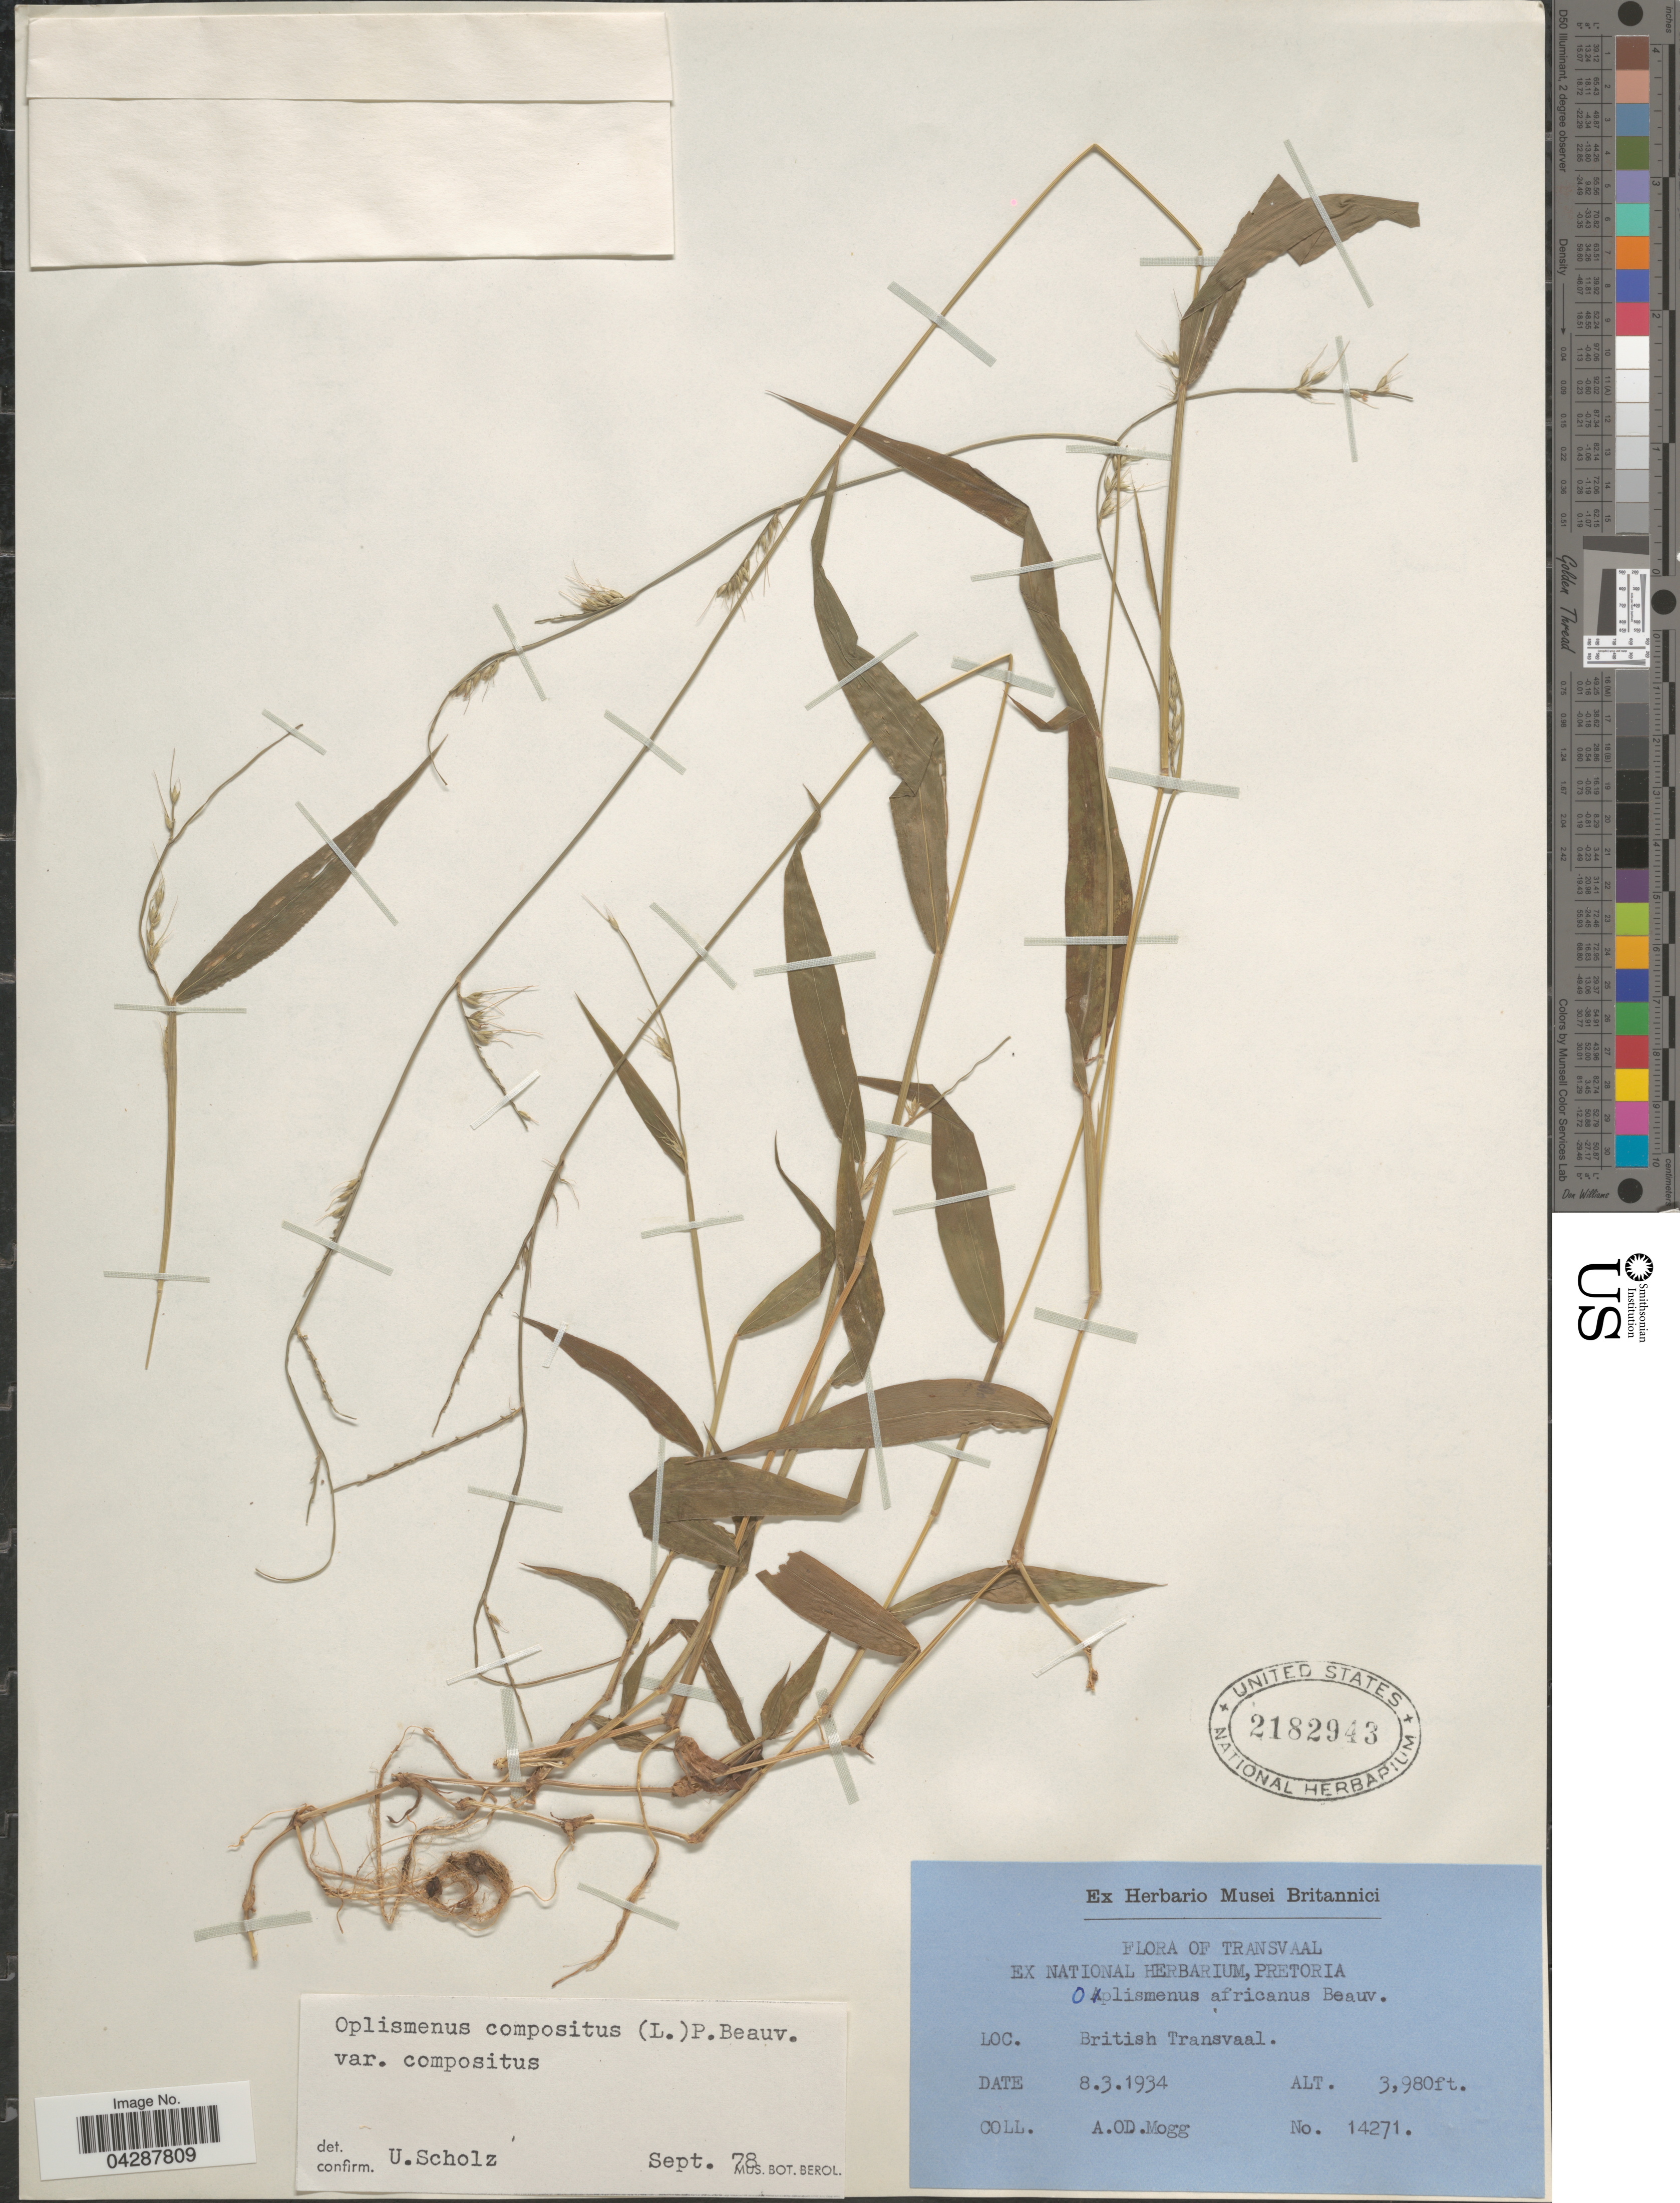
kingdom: Plantae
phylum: Tracheophyta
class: Liliopsida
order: Poales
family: Poaceae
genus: Oplismenus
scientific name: Oplismenus compositus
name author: (L.) P. Beauv.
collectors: A. O. Mogg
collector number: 14271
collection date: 1934-03-08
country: South Africa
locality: Transvaal. British Transvaal.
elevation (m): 1213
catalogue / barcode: US 2182943